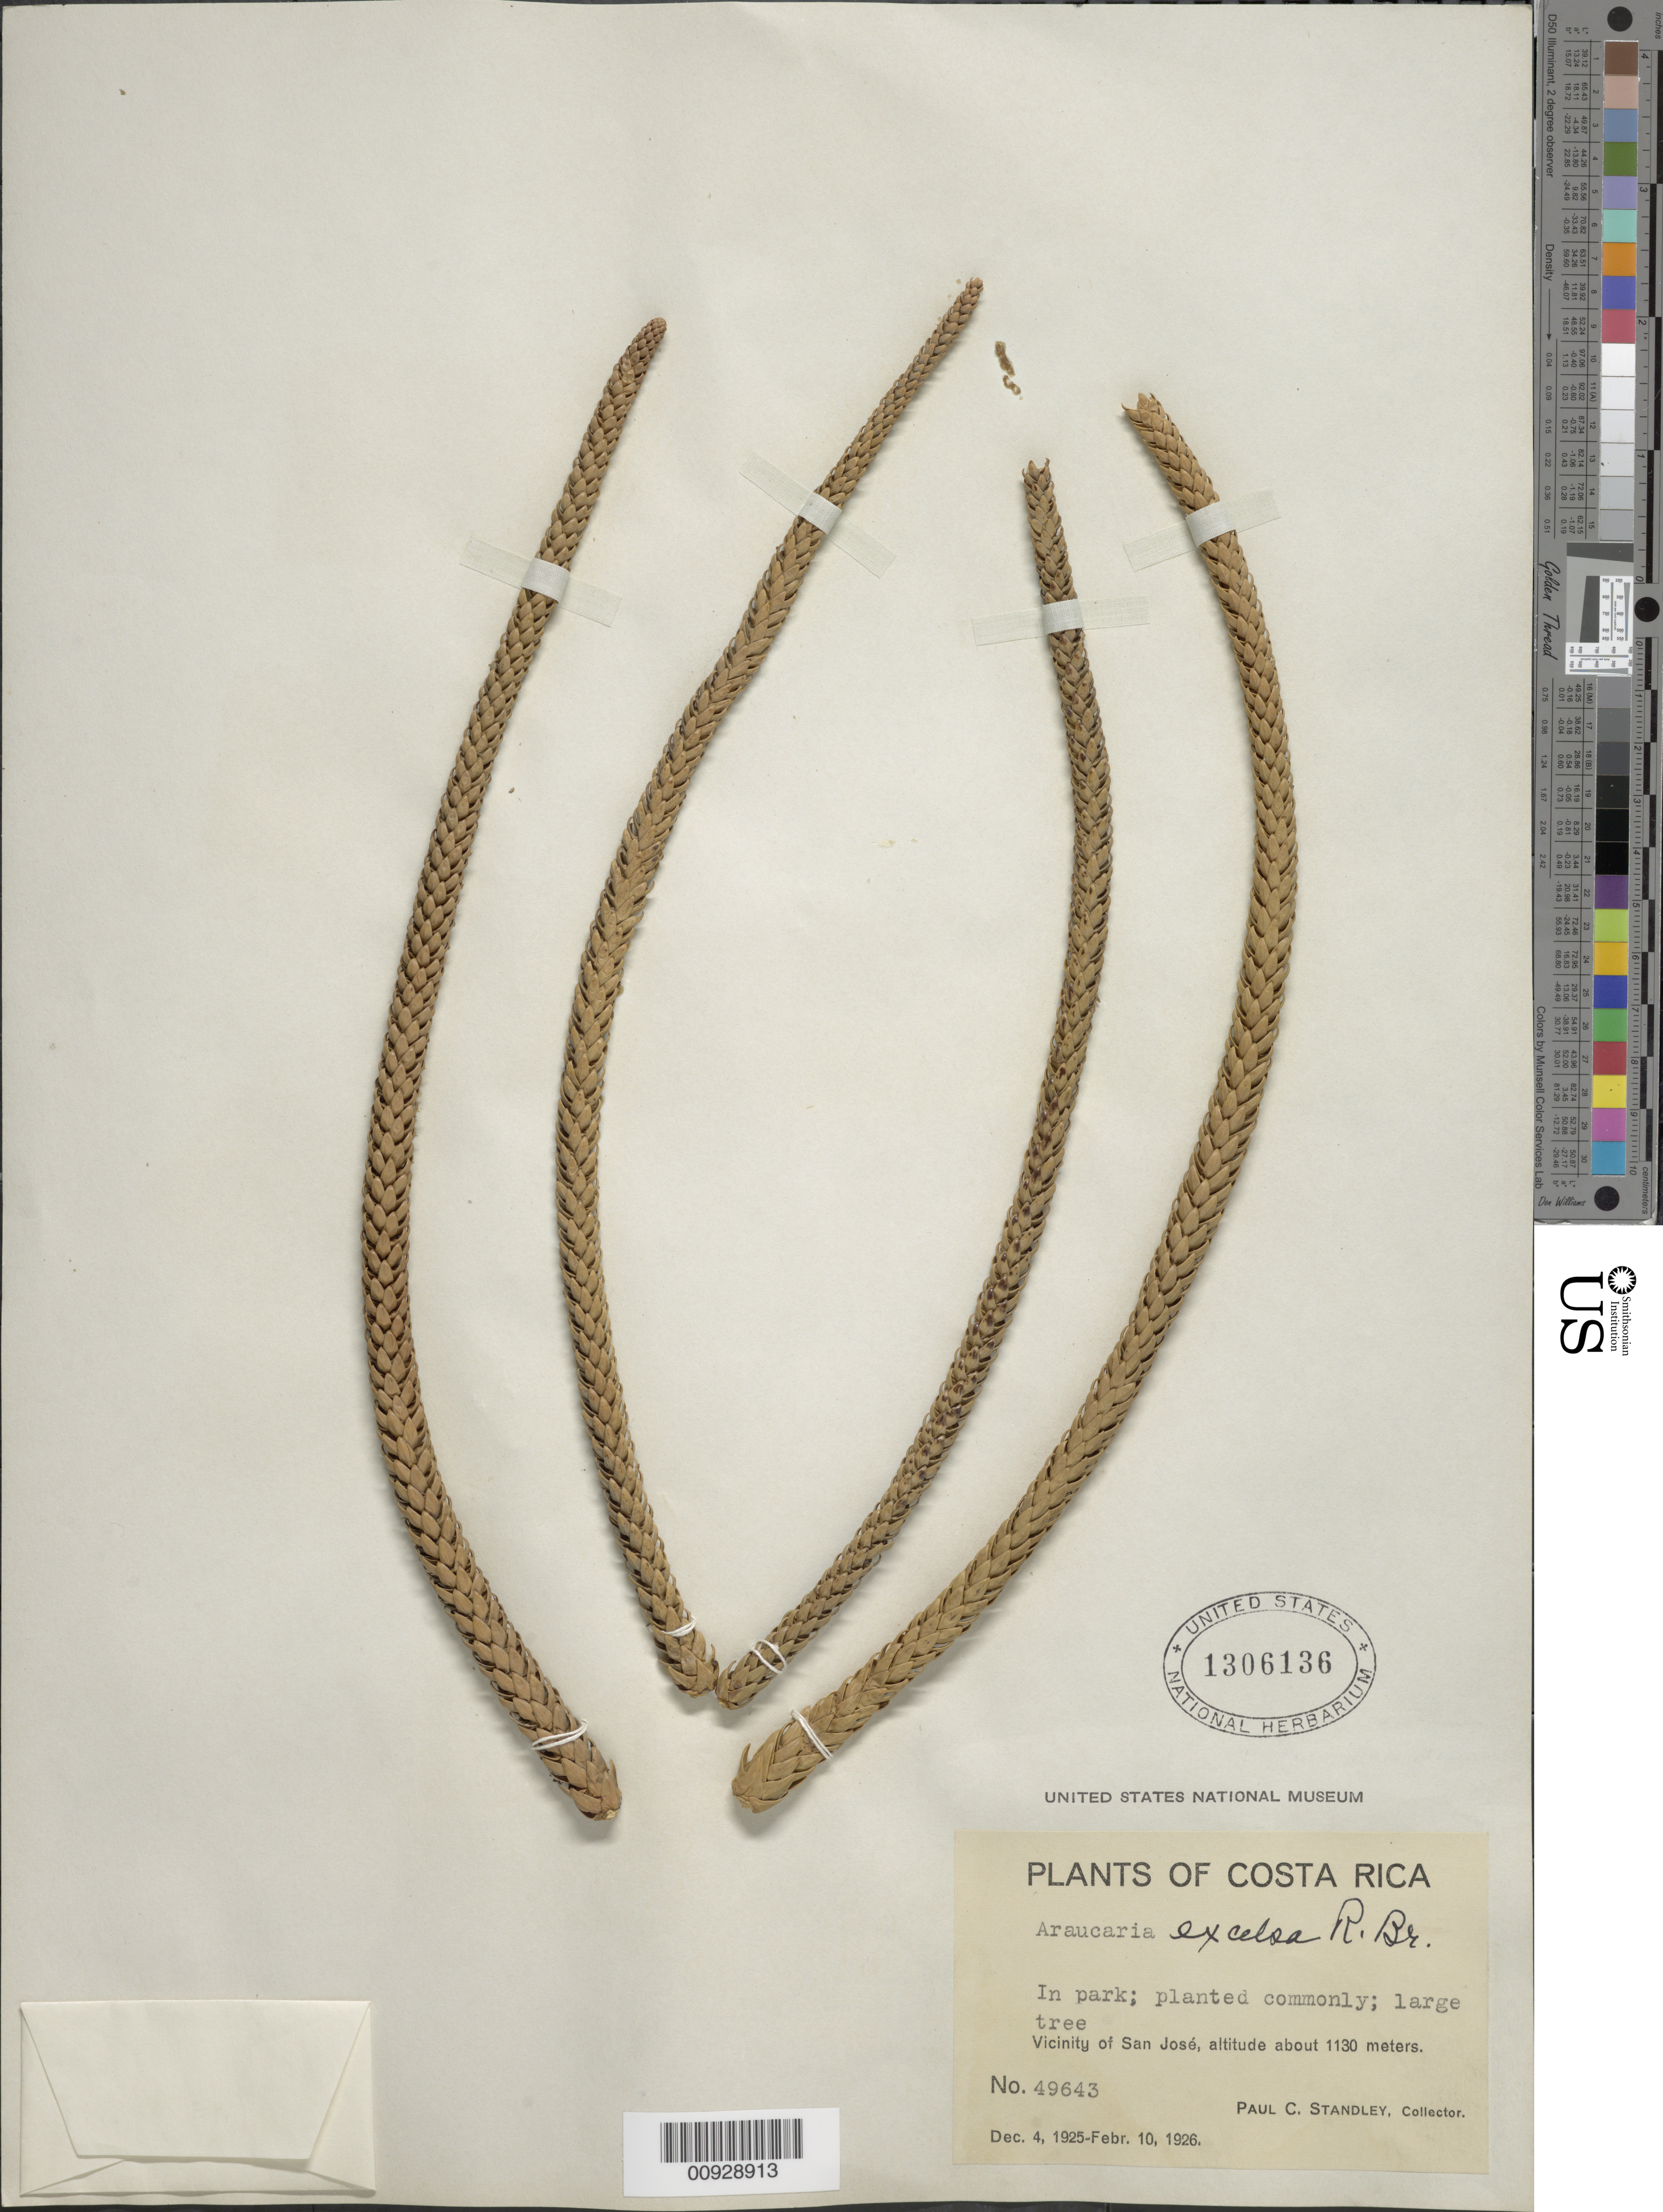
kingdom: Plantae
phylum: Tracheophyta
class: Pinopsida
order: Pinales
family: Araucariaceae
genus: Araucaria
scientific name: Araucaria heterophylla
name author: (Salisb.) Franco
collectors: P. C. Standley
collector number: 49643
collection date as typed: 04 Dec 1925 to 10 Feb 1926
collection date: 1925-12-04/1926-02-10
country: Costa Rica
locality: Vicinity of San José.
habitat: In park.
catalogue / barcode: US 1306136